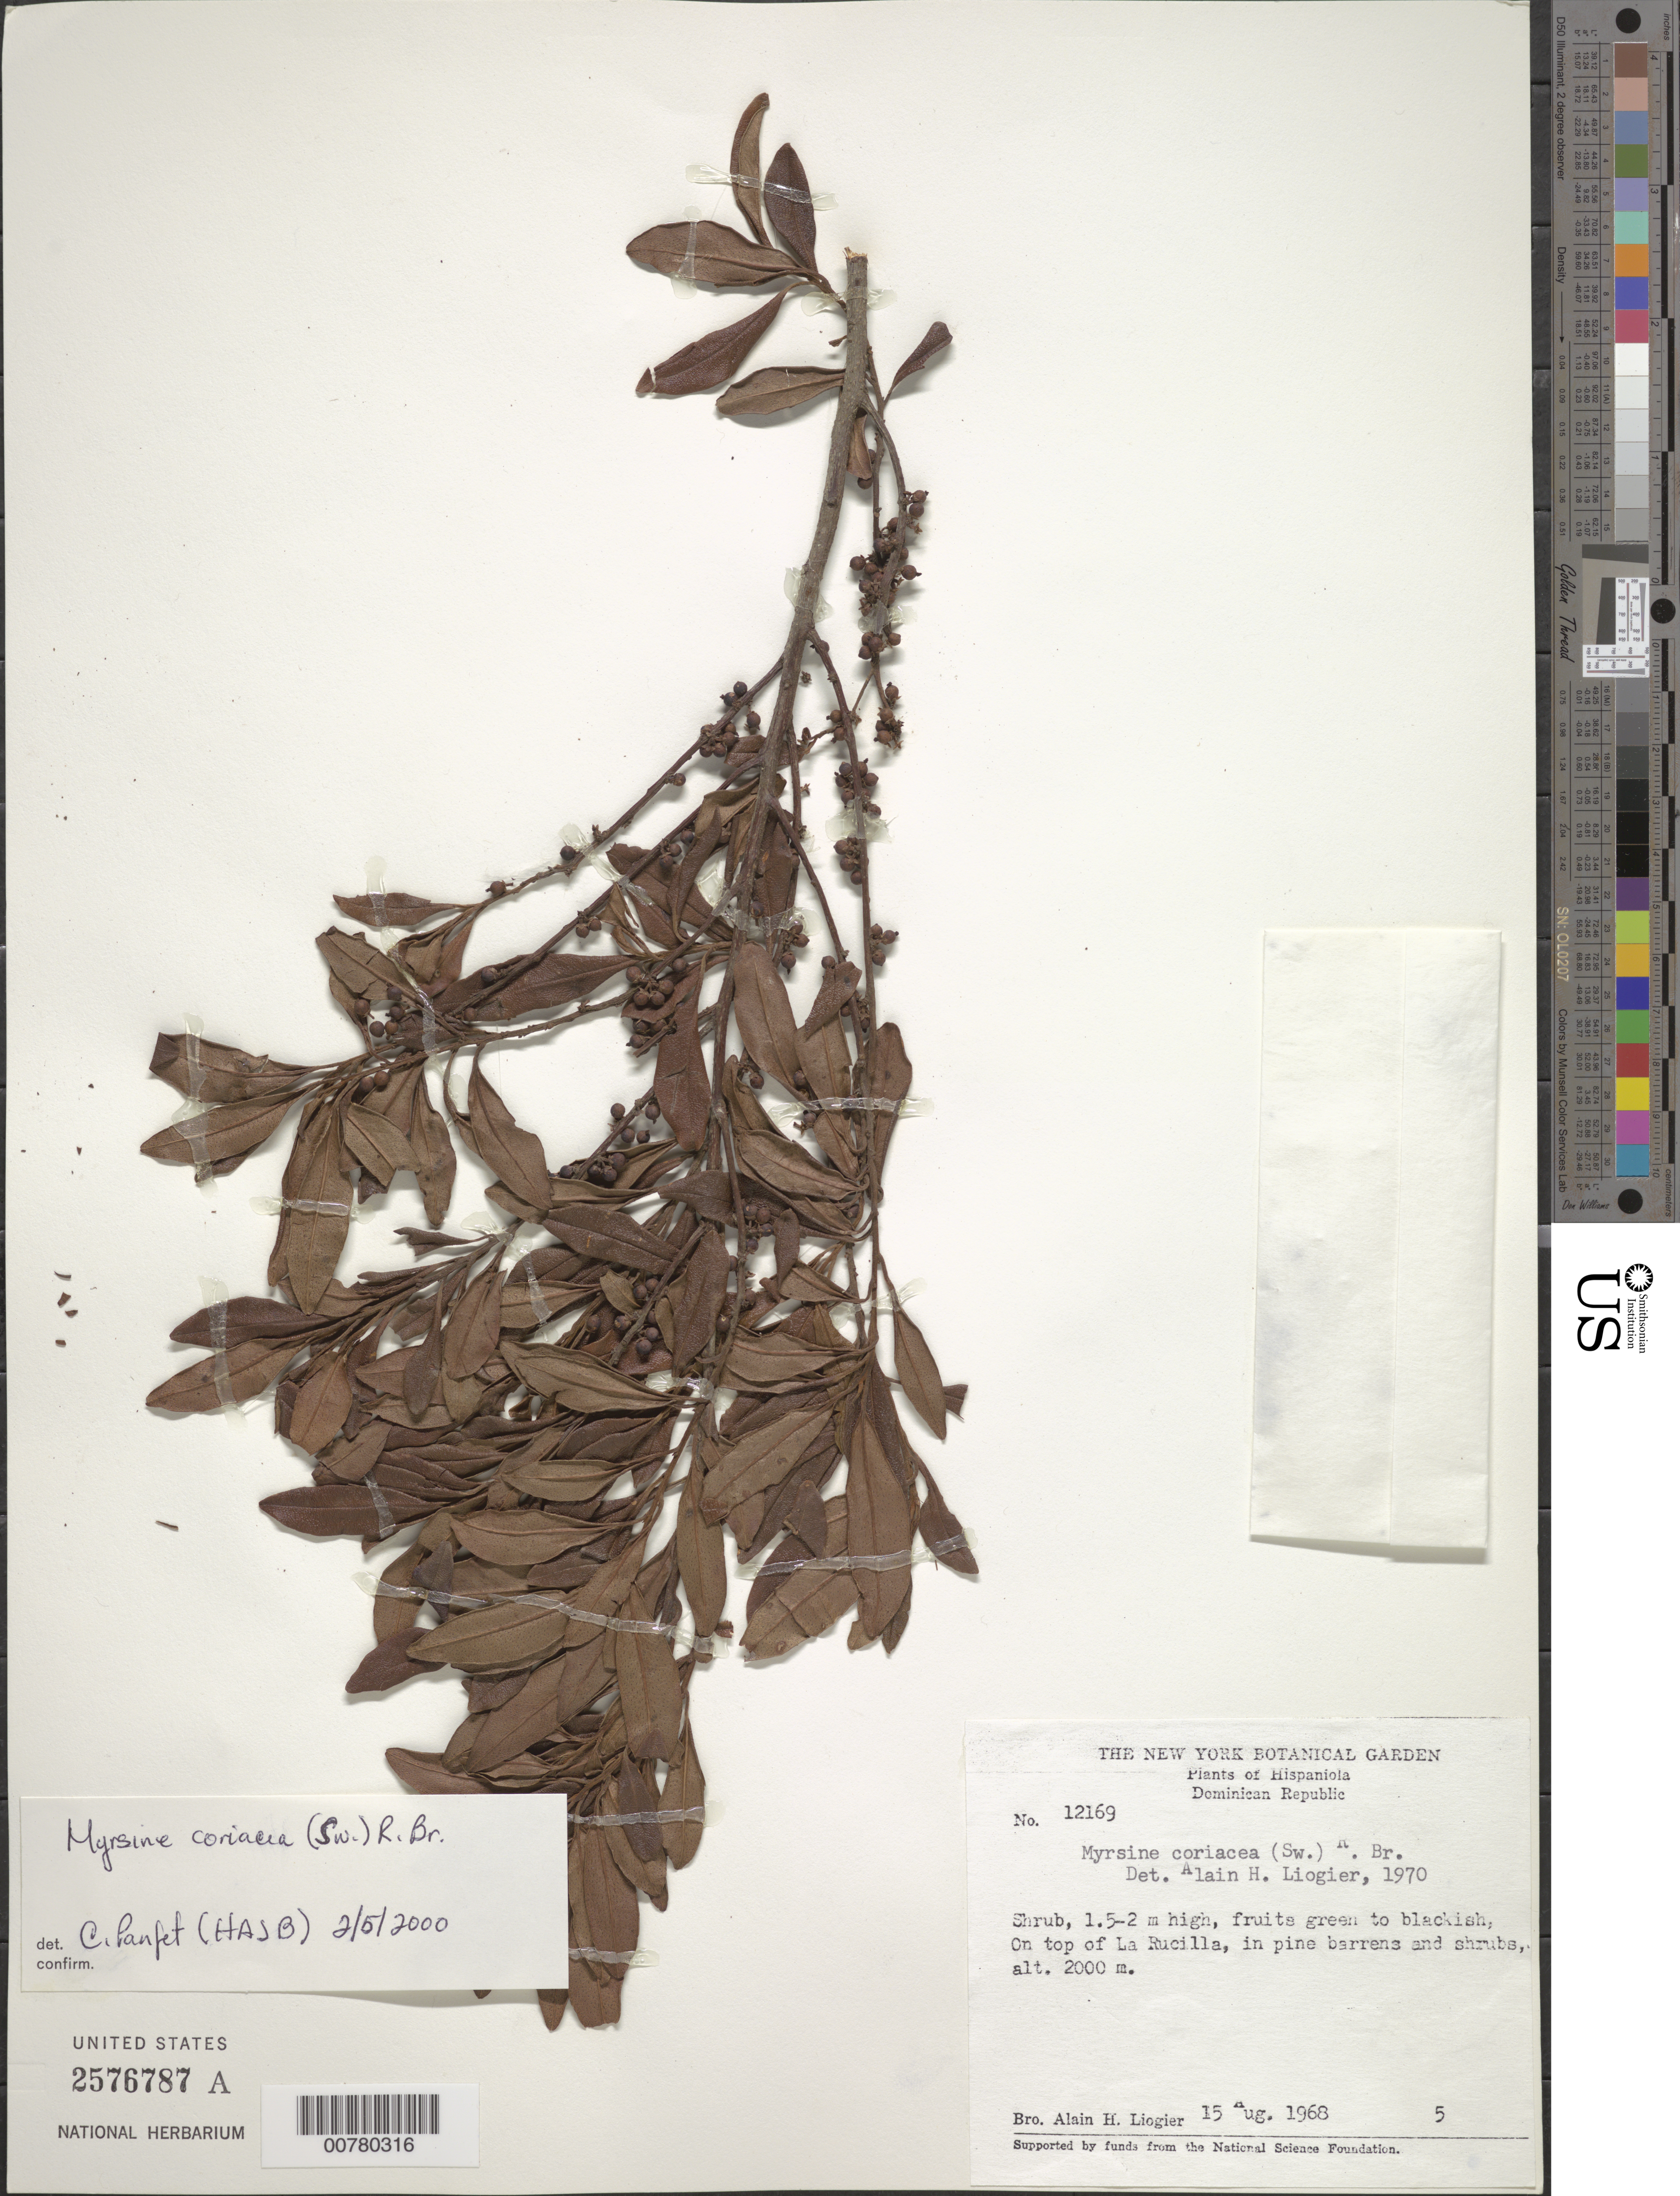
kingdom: Plantae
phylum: Tracheophyta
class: Magnoliopsida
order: Ericales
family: Primulaceae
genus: Myrsine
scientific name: Myrsine coriacea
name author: (Sw.) R. Br. ex Roem. & Schult.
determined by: Panfet, C.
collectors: A. H. Liogier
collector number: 12169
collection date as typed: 15 Aug 1968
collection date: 1968-08-15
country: Dominican Republic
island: Hispaniola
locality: On top of La Rucilla.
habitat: In pine barrens and shrubs.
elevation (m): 2000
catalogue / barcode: US 2576787A